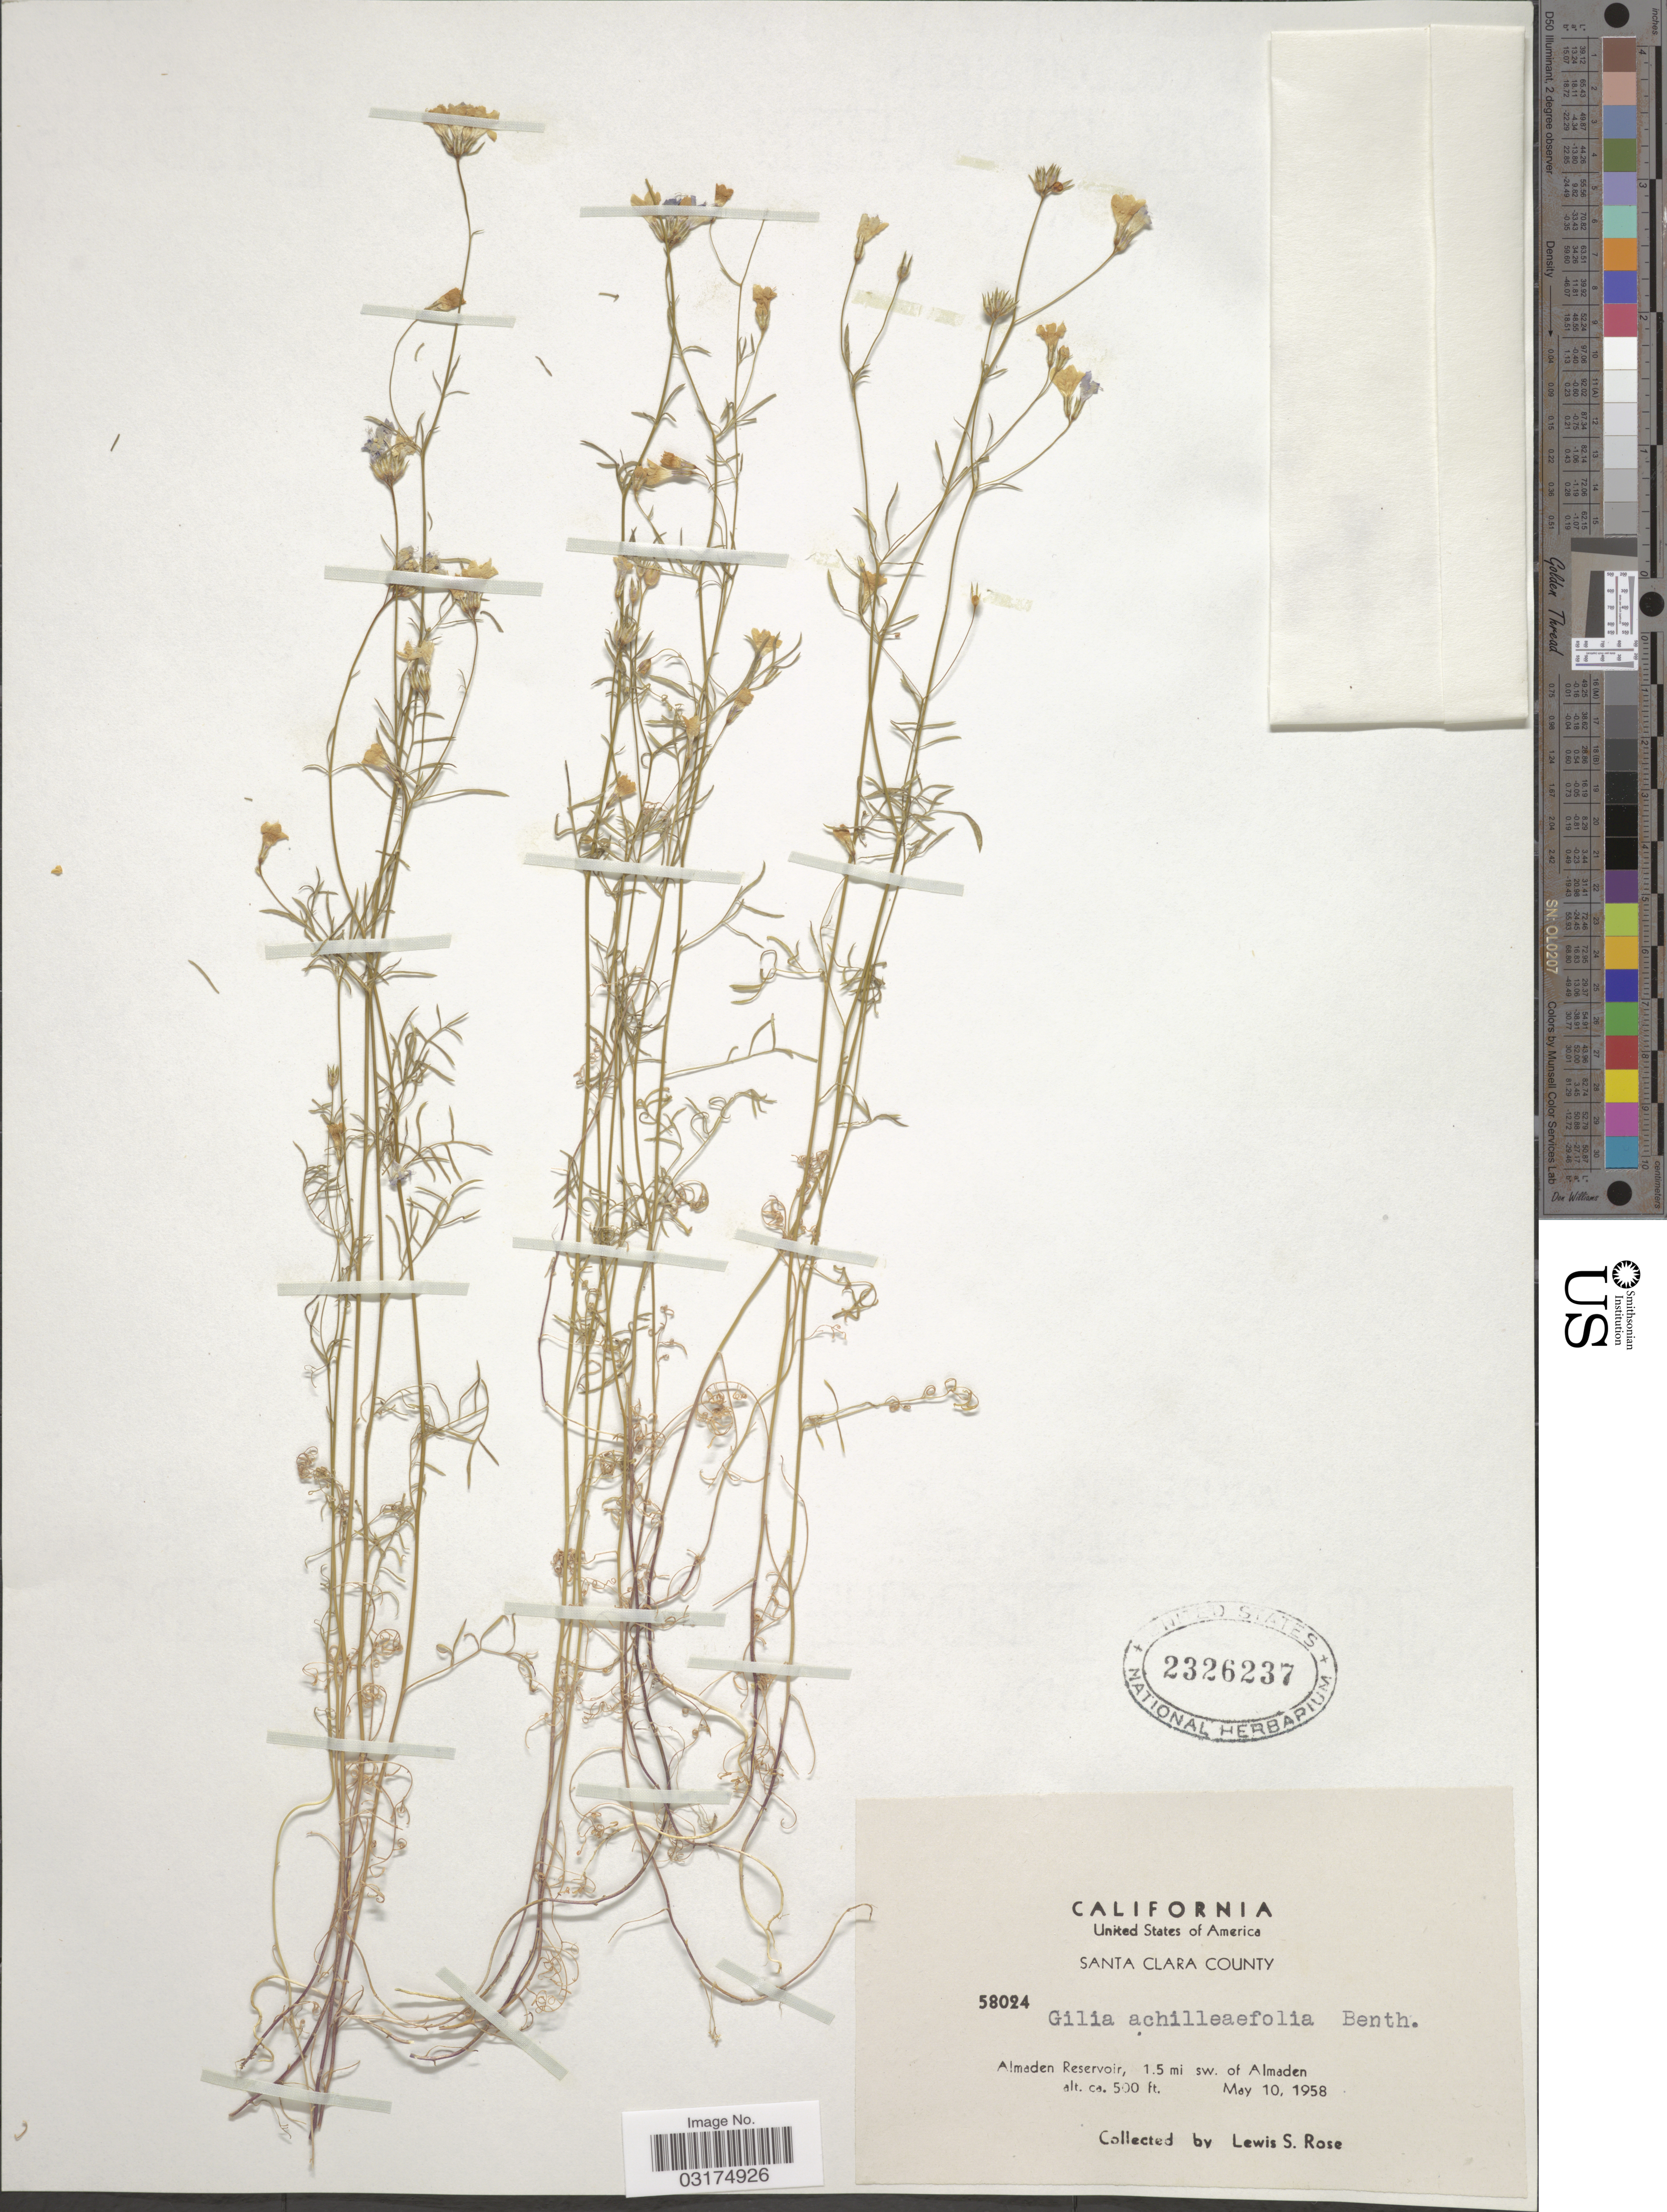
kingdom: Plantae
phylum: Tracheophyta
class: Magnoliopsida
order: Ericales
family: Polemoniaceae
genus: Gilia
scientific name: Gilia achilleifolia subsp. multicaulis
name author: (Benth.) V.E. Grant & A.D. Grant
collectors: L. S. Rose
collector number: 58024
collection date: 1958-05-10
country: United States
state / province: California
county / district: Santa Clara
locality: Santa Clara County. Almaden Reservoir, 1.5 mi sw. of Almaden.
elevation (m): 152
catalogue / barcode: US 2326237